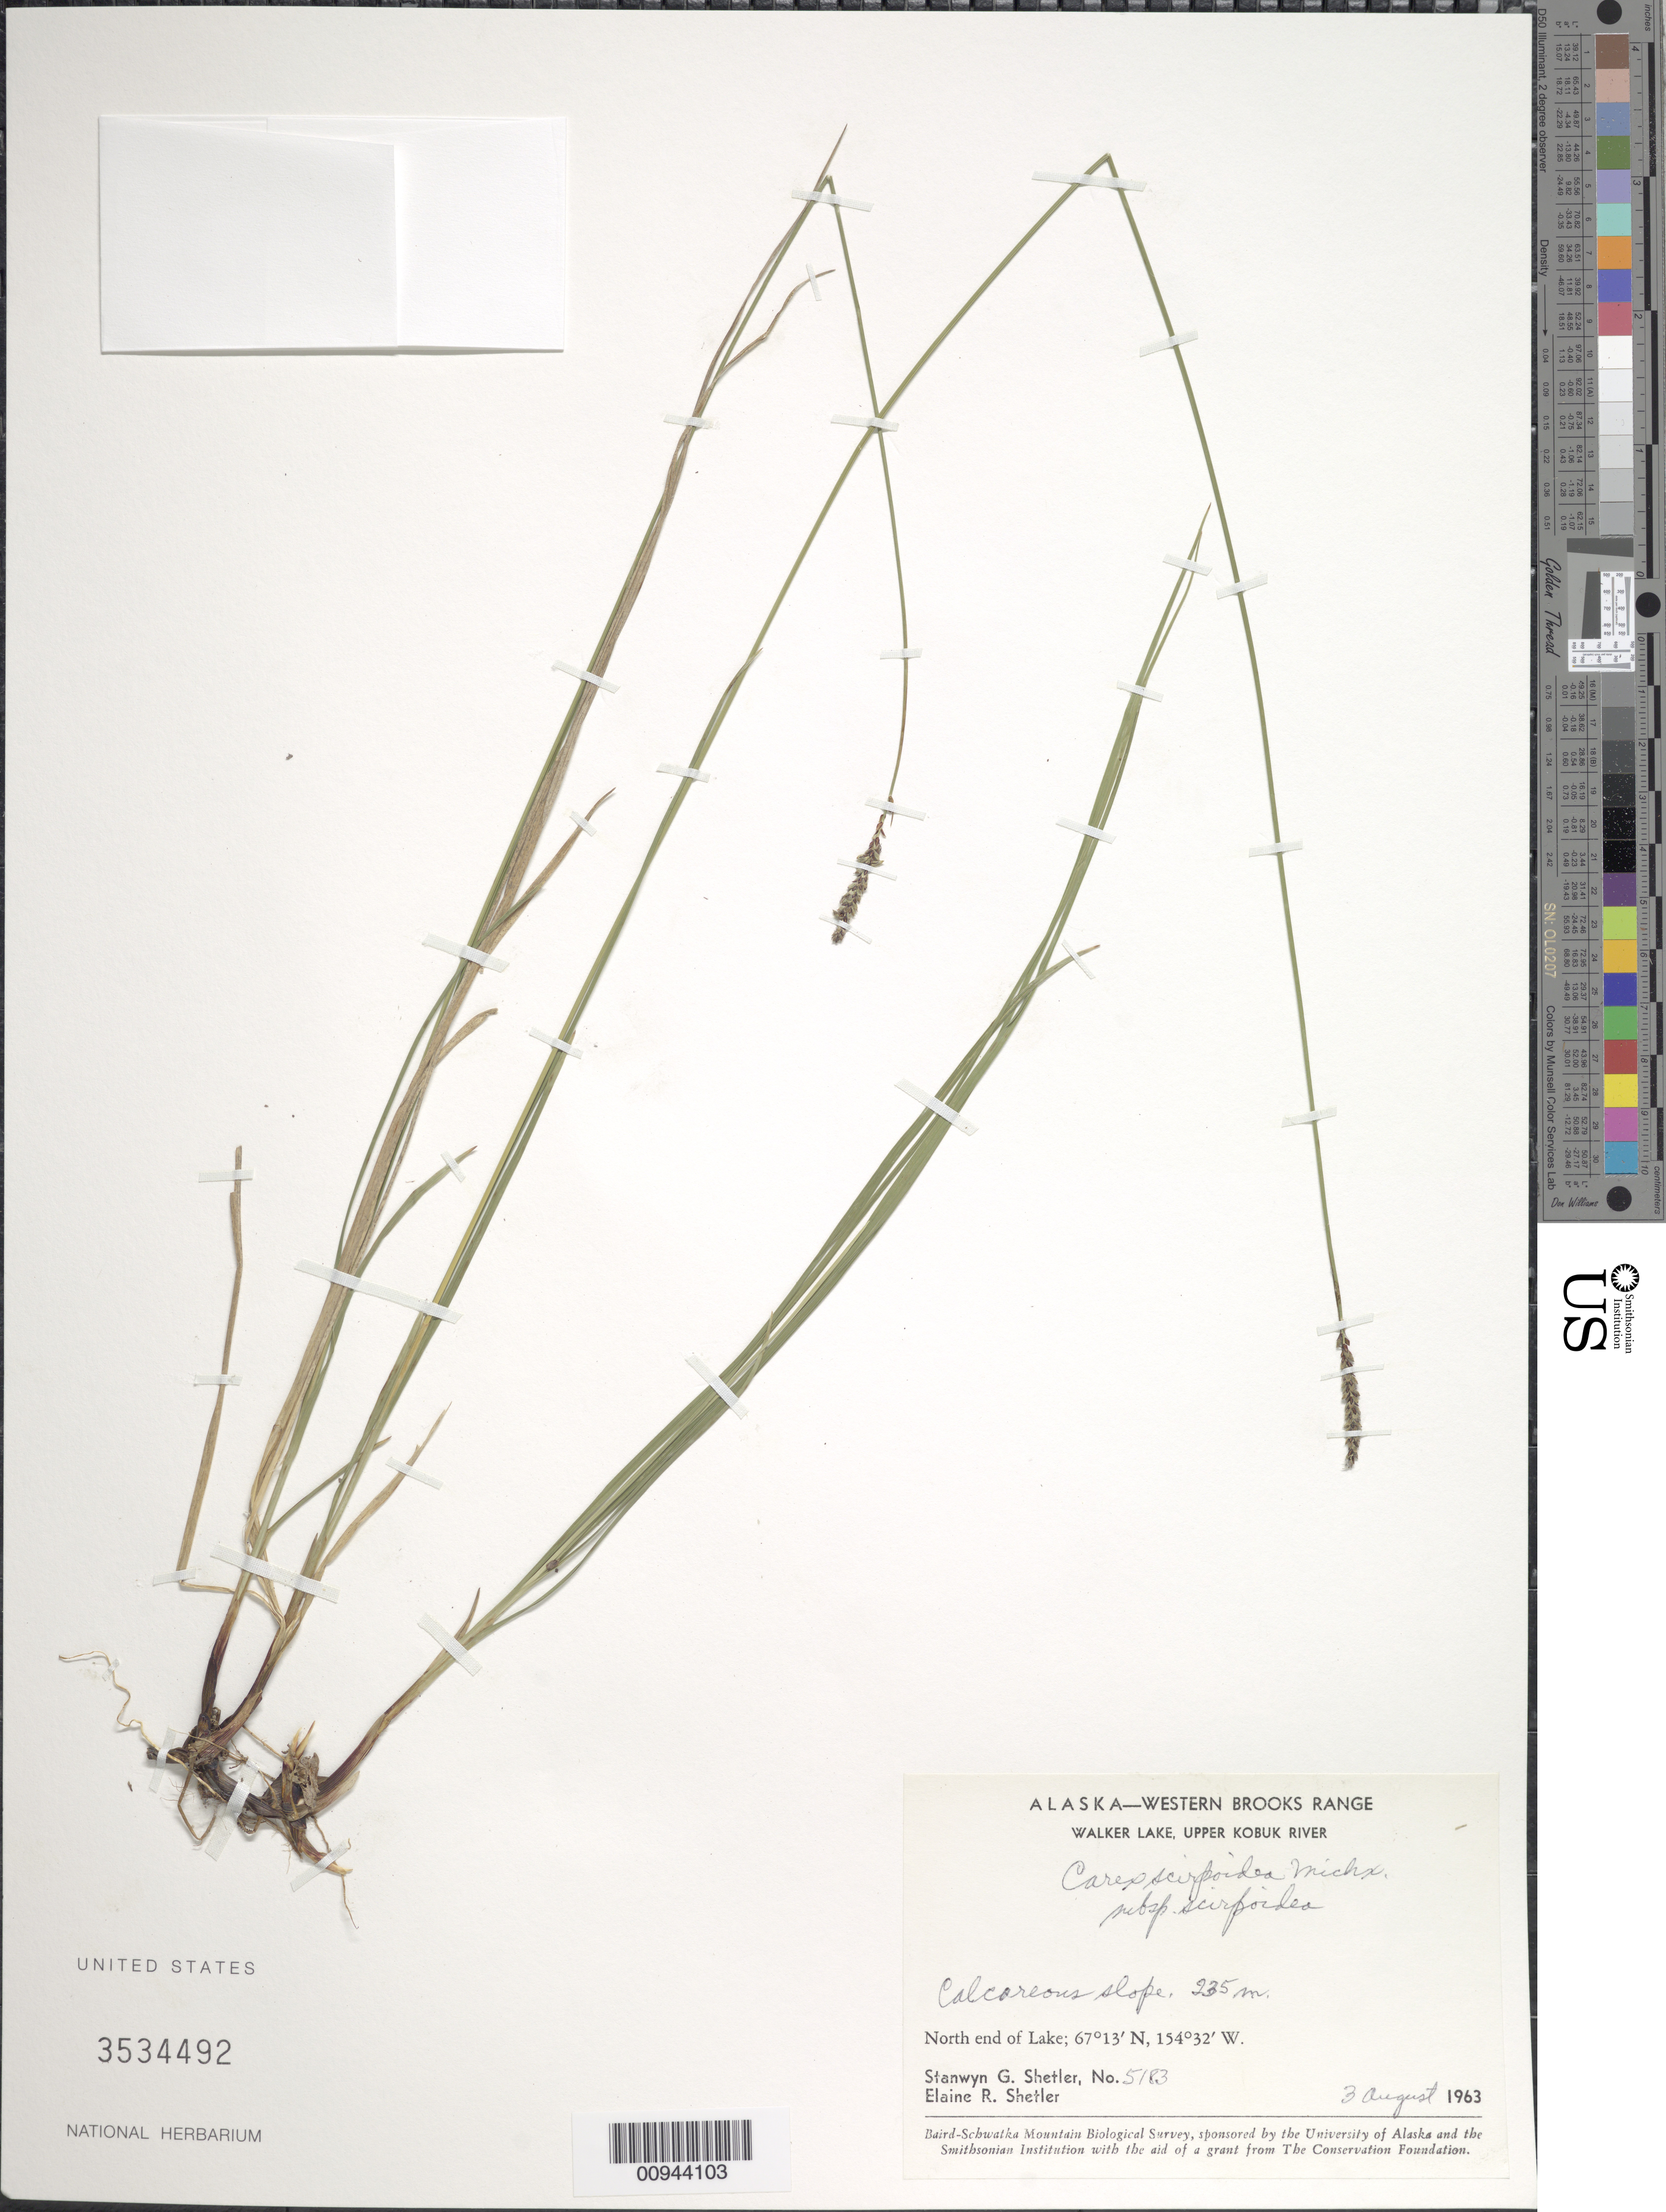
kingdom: Plantae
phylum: Tracheophyta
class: Liliopsida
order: Poales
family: Cyperaceae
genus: Carex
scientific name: Carex scirpoidea subsp. scirpoidea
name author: Michx.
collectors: S. Shetler & E. R. Shetler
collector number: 5183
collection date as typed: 03 Aug 1963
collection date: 1963-08-03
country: United States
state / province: Alaska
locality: North end of Walker Lake. Western Brooks Range, Upper Kobuk River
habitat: Calcareous slope.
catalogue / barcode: US 3534492